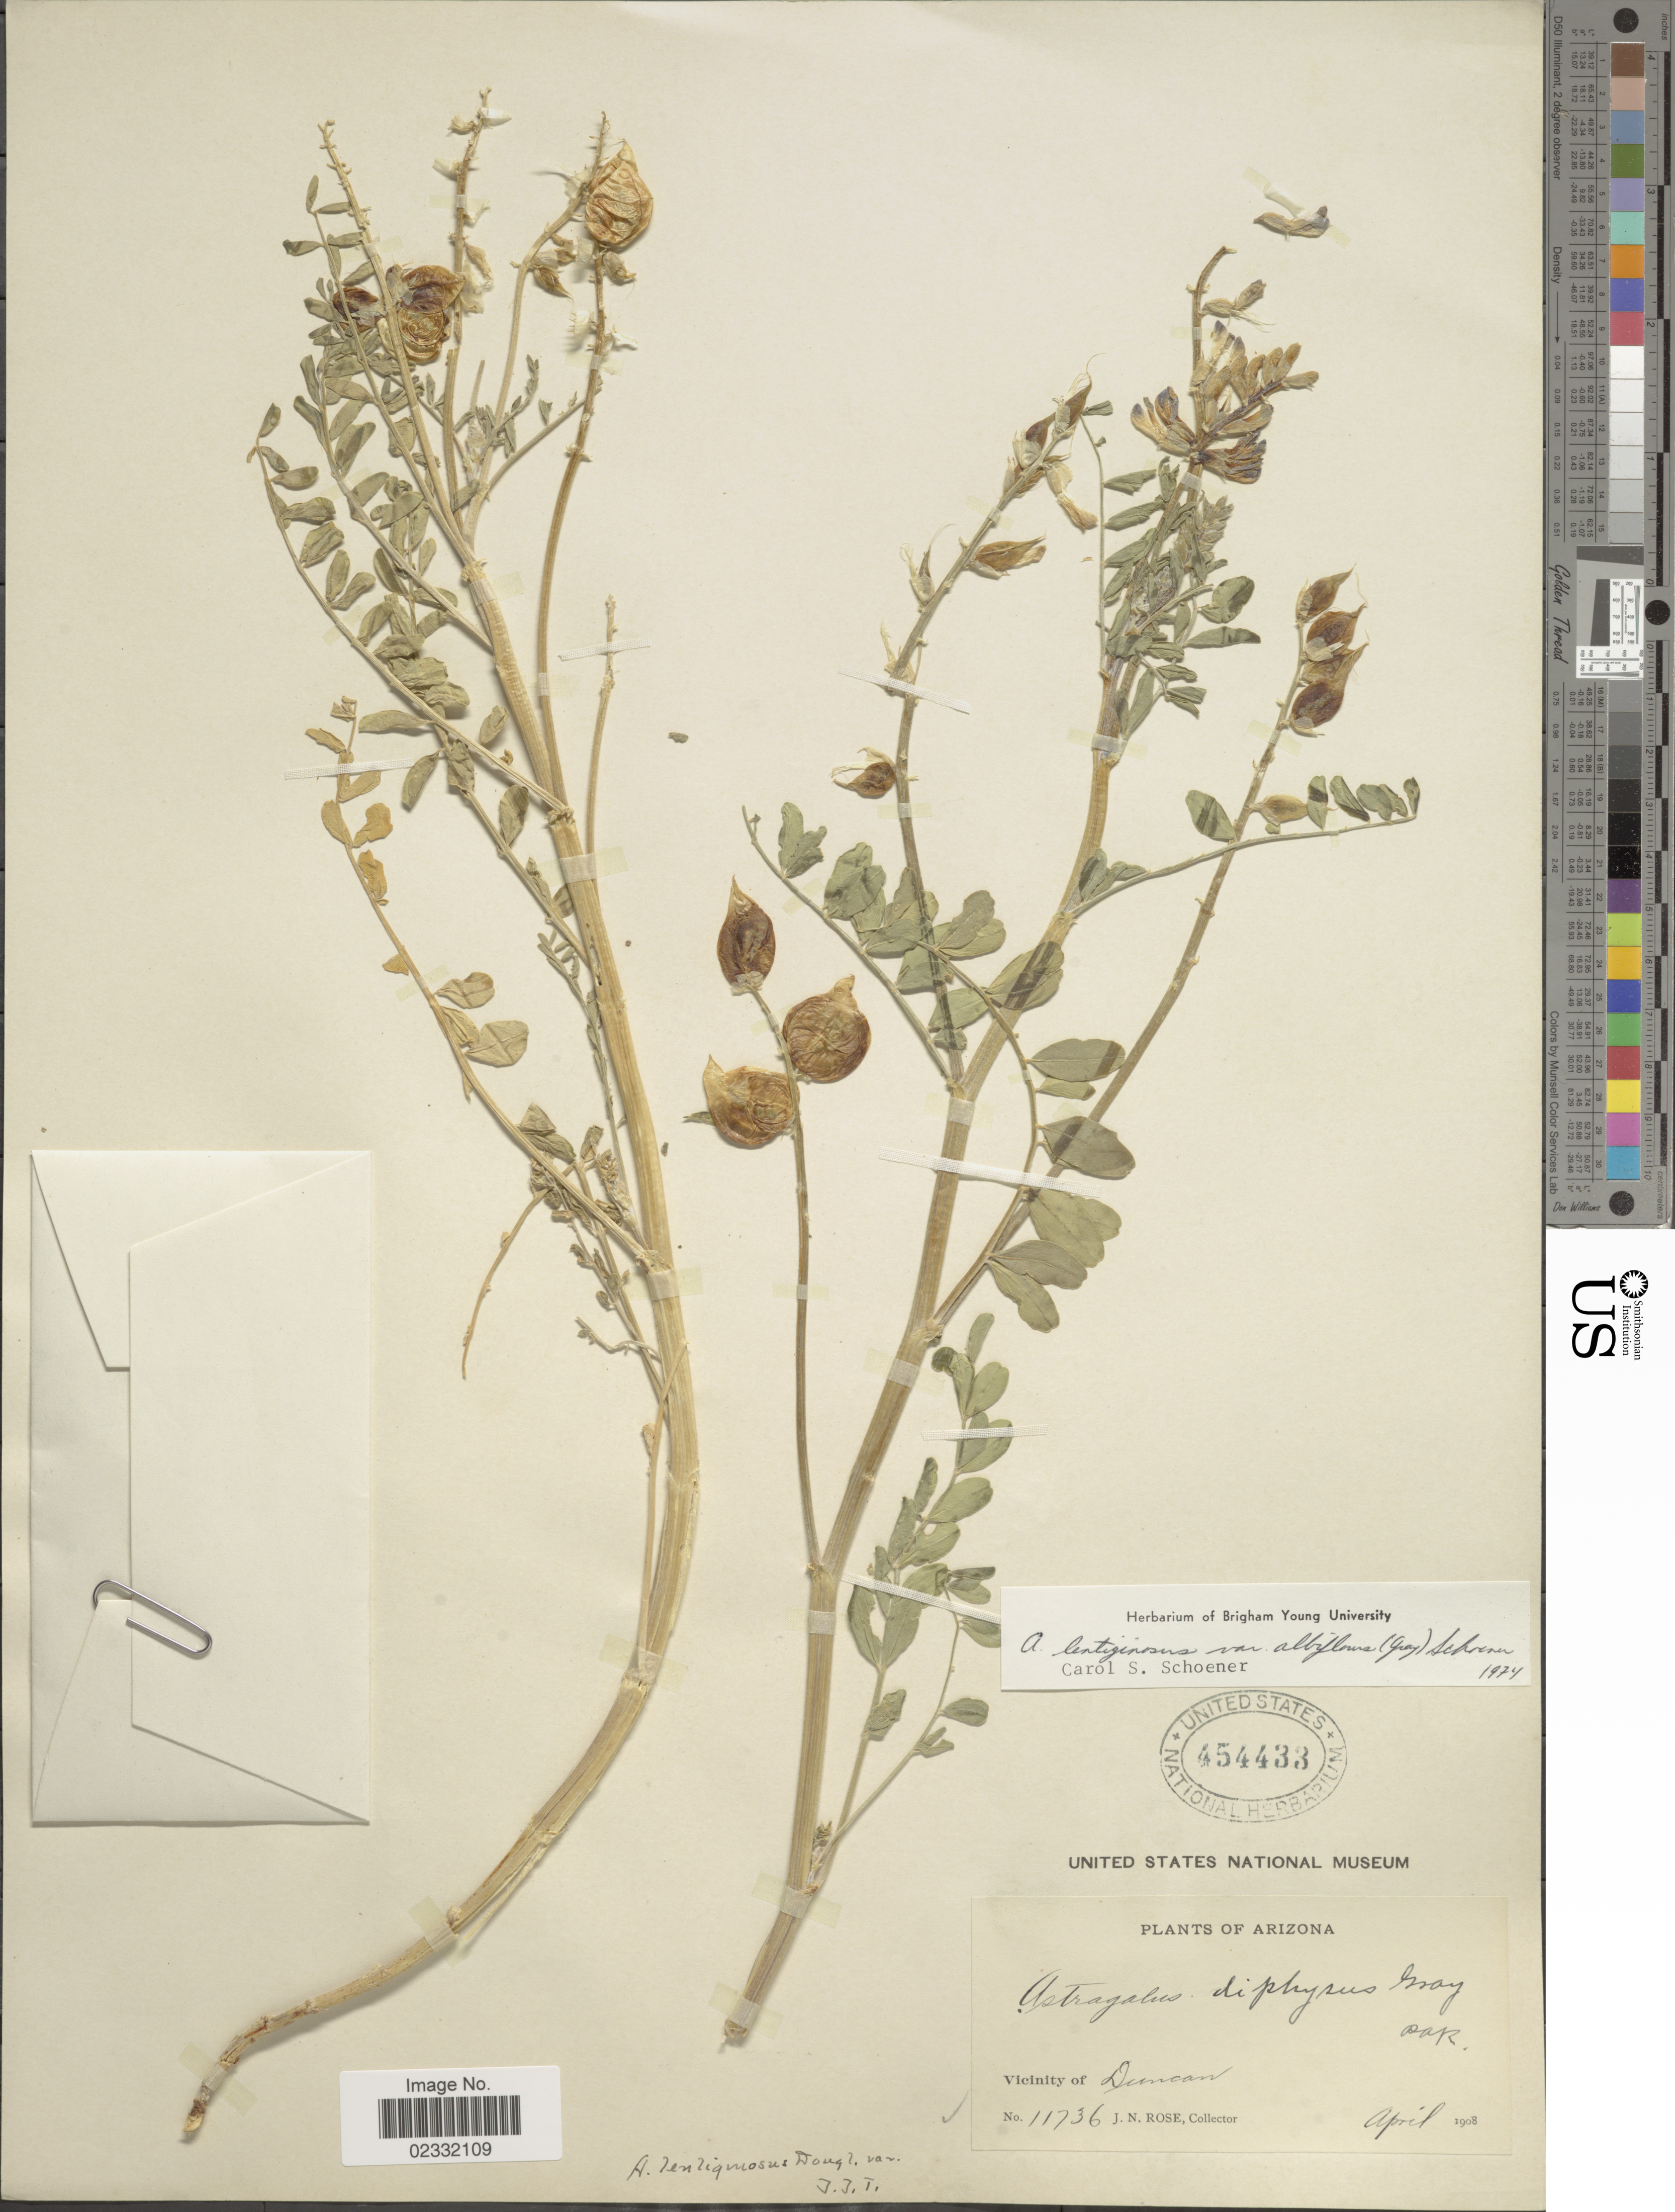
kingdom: Plantae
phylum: Tracheophyta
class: Magnoliopsida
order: Fabales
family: Fabaceae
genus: Astragalus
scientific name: Astragalus lentiginosus var. albiflorus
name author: (A. Gray) Schoener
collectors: J. N. Rose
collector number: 11736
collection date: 1908-04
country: United States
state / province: Arizona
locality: Vicinity of Duncan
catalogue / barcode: US 454433